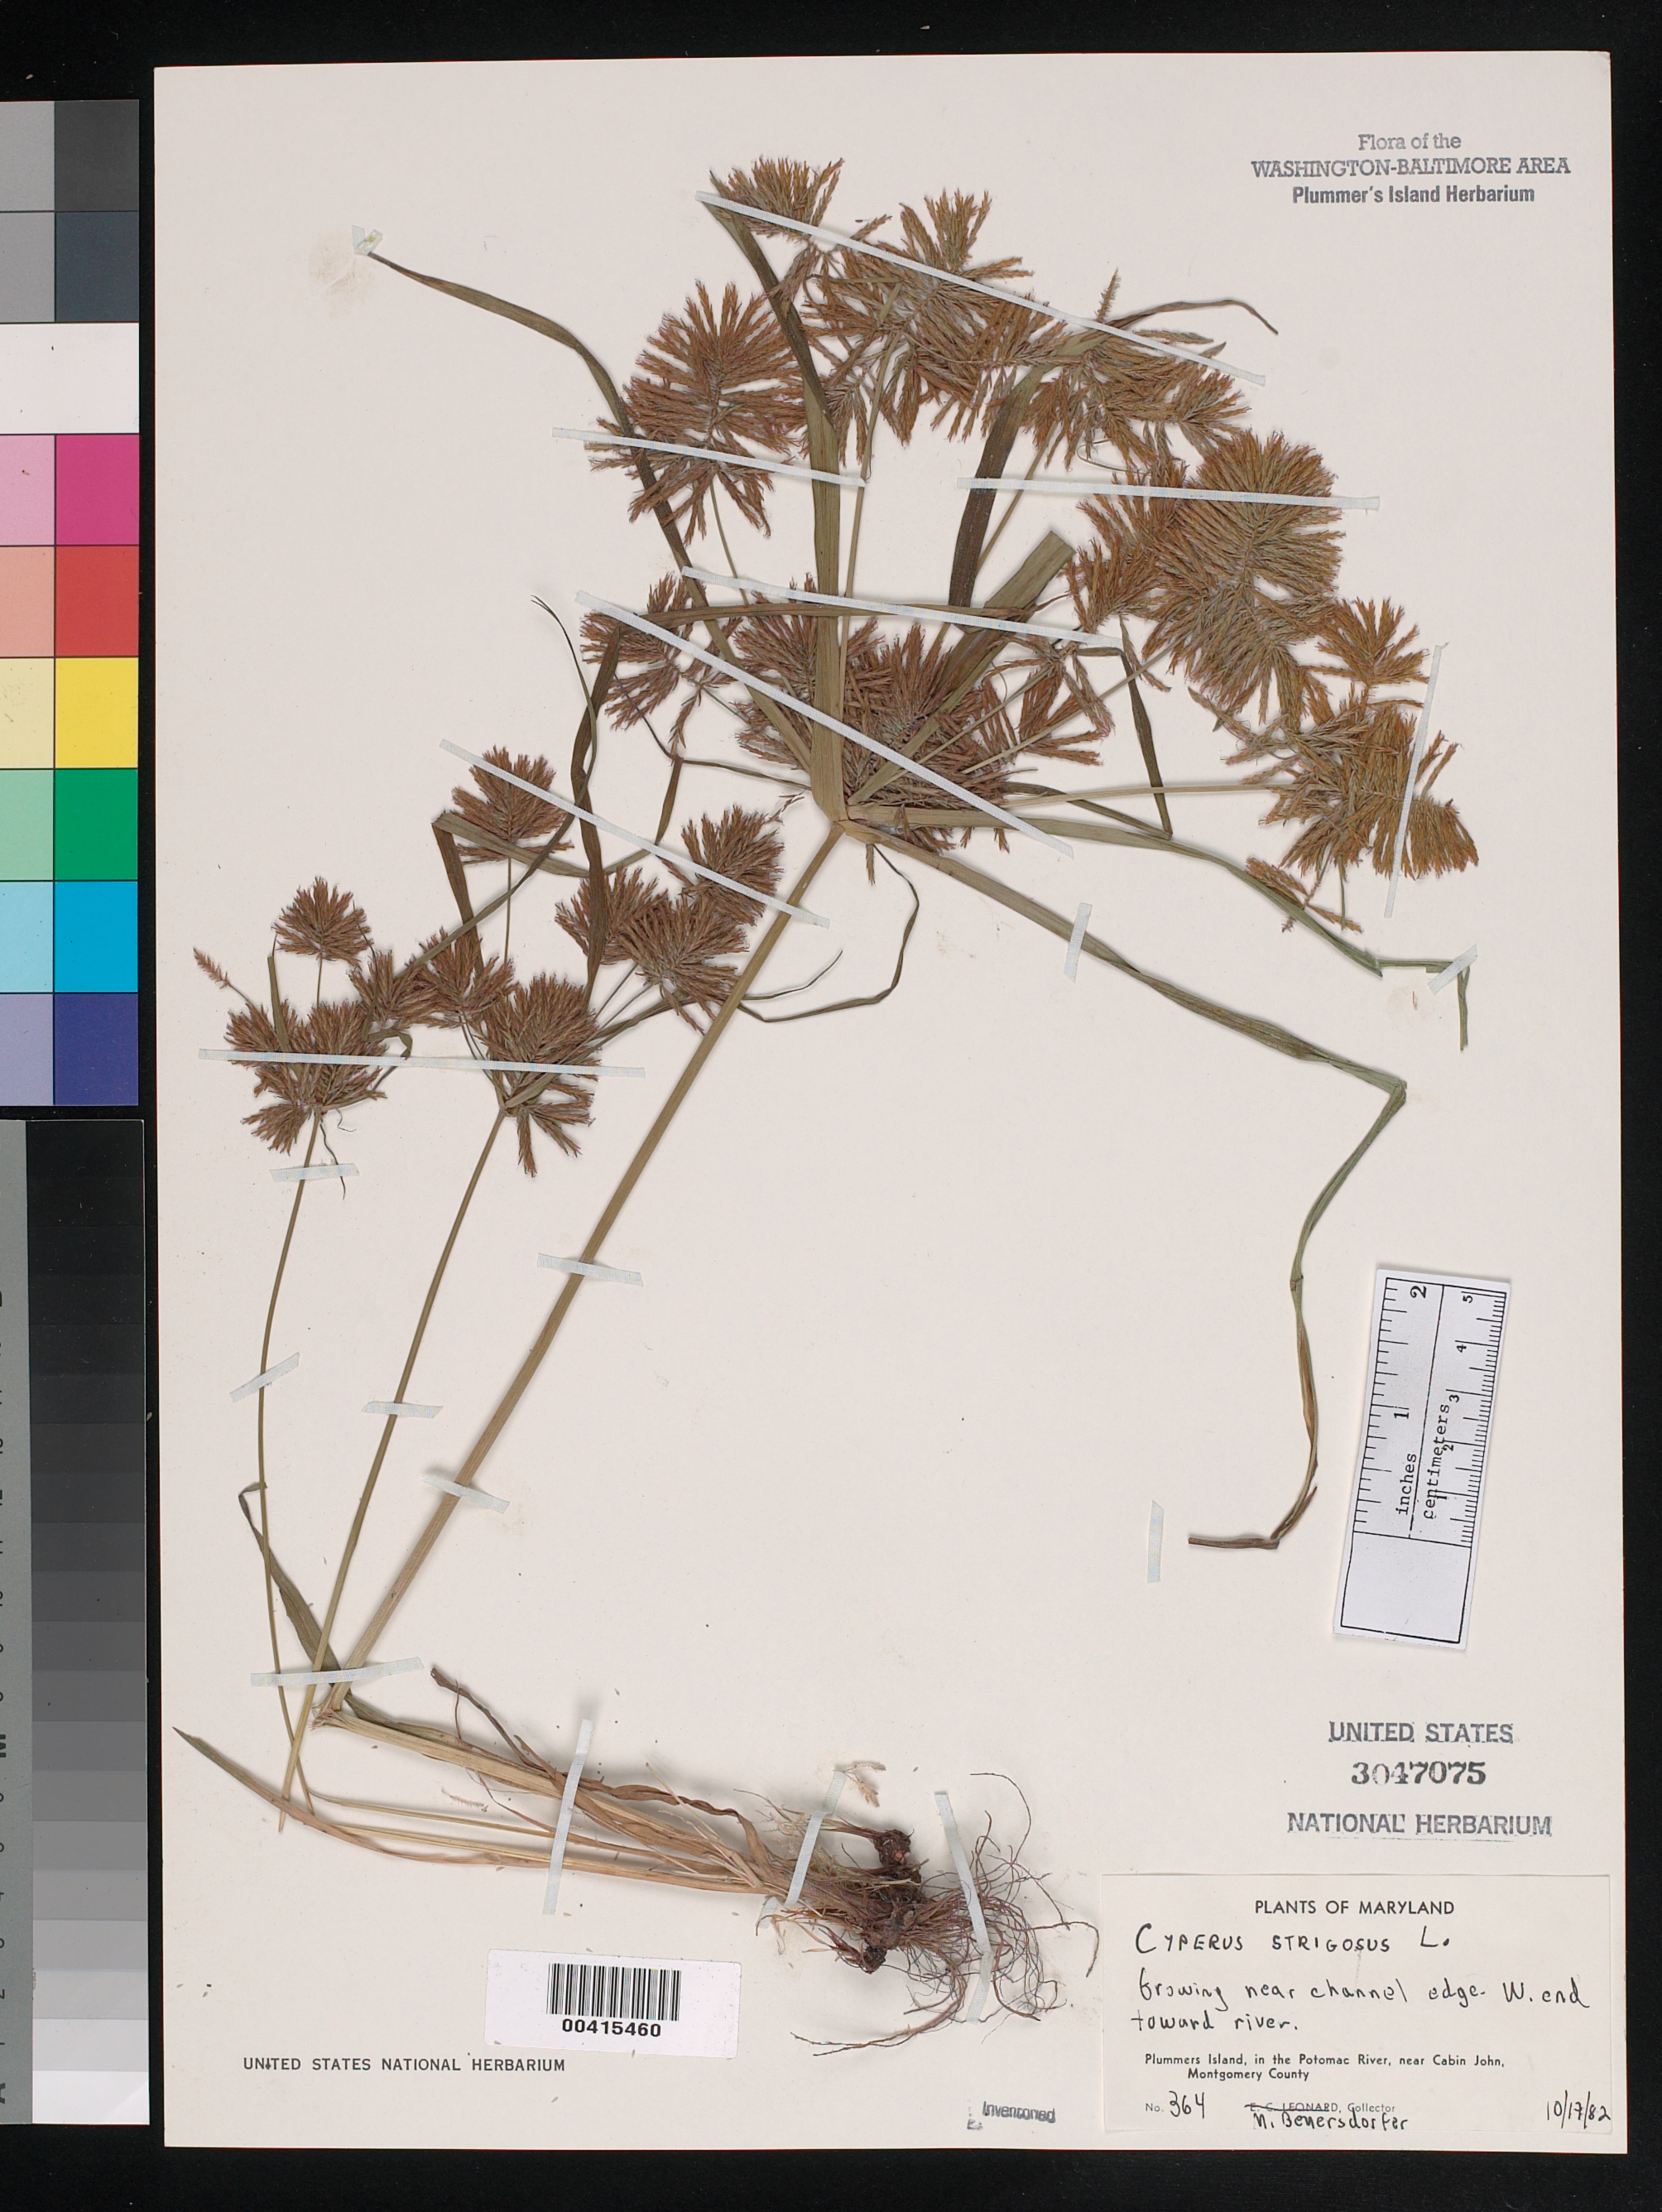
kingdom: Plantae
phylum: Tracheophyta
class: Liliopsida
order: Poales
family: Cyperaceae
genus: Cyperus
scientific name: Cyperus strigosus L.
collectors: M. Beyersdorfer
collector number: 364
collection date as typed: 17 Oct 1982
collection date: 1982-10-17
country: United States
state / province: Maryland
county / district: Montgomery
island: Plummers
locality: Plummer's Island; near channel edge. West end toward River C. & O. Canal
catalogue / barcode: US 3047075